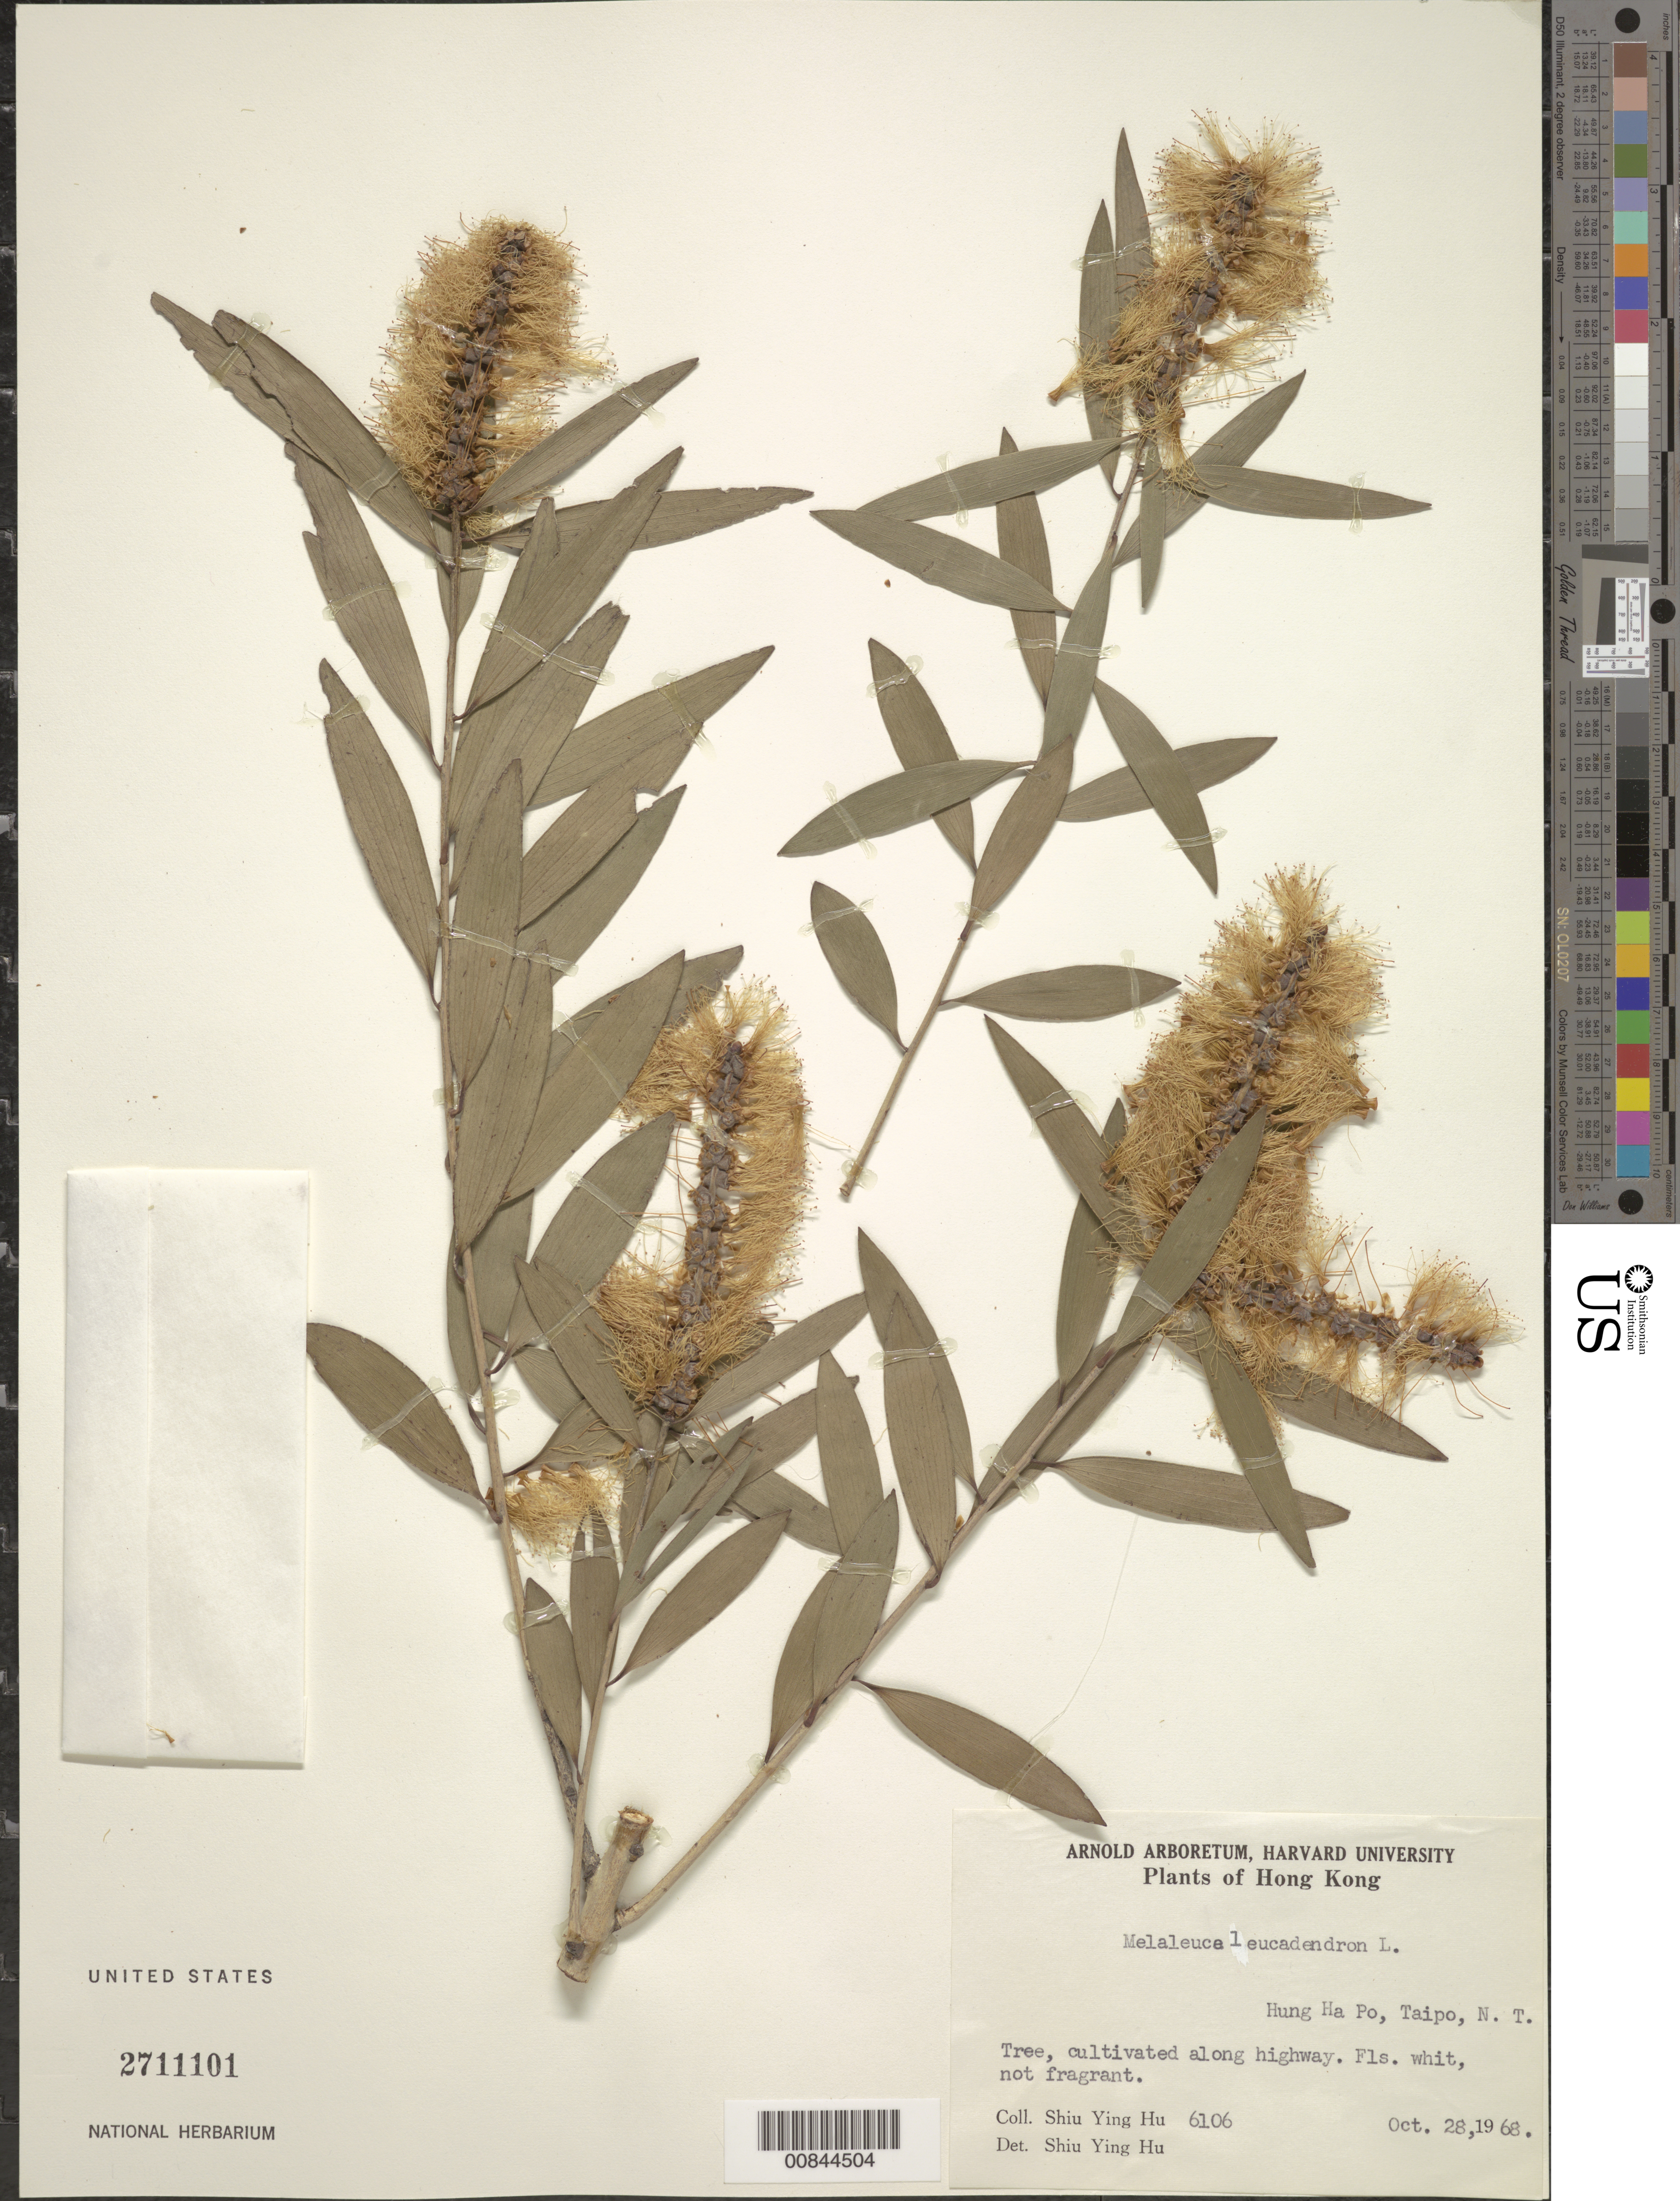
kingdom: Plantae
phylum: Tracheophyta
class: Magnoliopsida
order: Myrtales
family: Myrtaceae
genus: Melaleuca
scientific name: Melaleuca leucadendra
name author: (L.) L.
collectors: Y. Shiu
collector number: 6106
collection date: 1968-10-28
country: China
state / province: Hong Kong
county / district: New Territories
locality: Hung Ha Po,Taipo.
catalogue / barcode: US 2711101